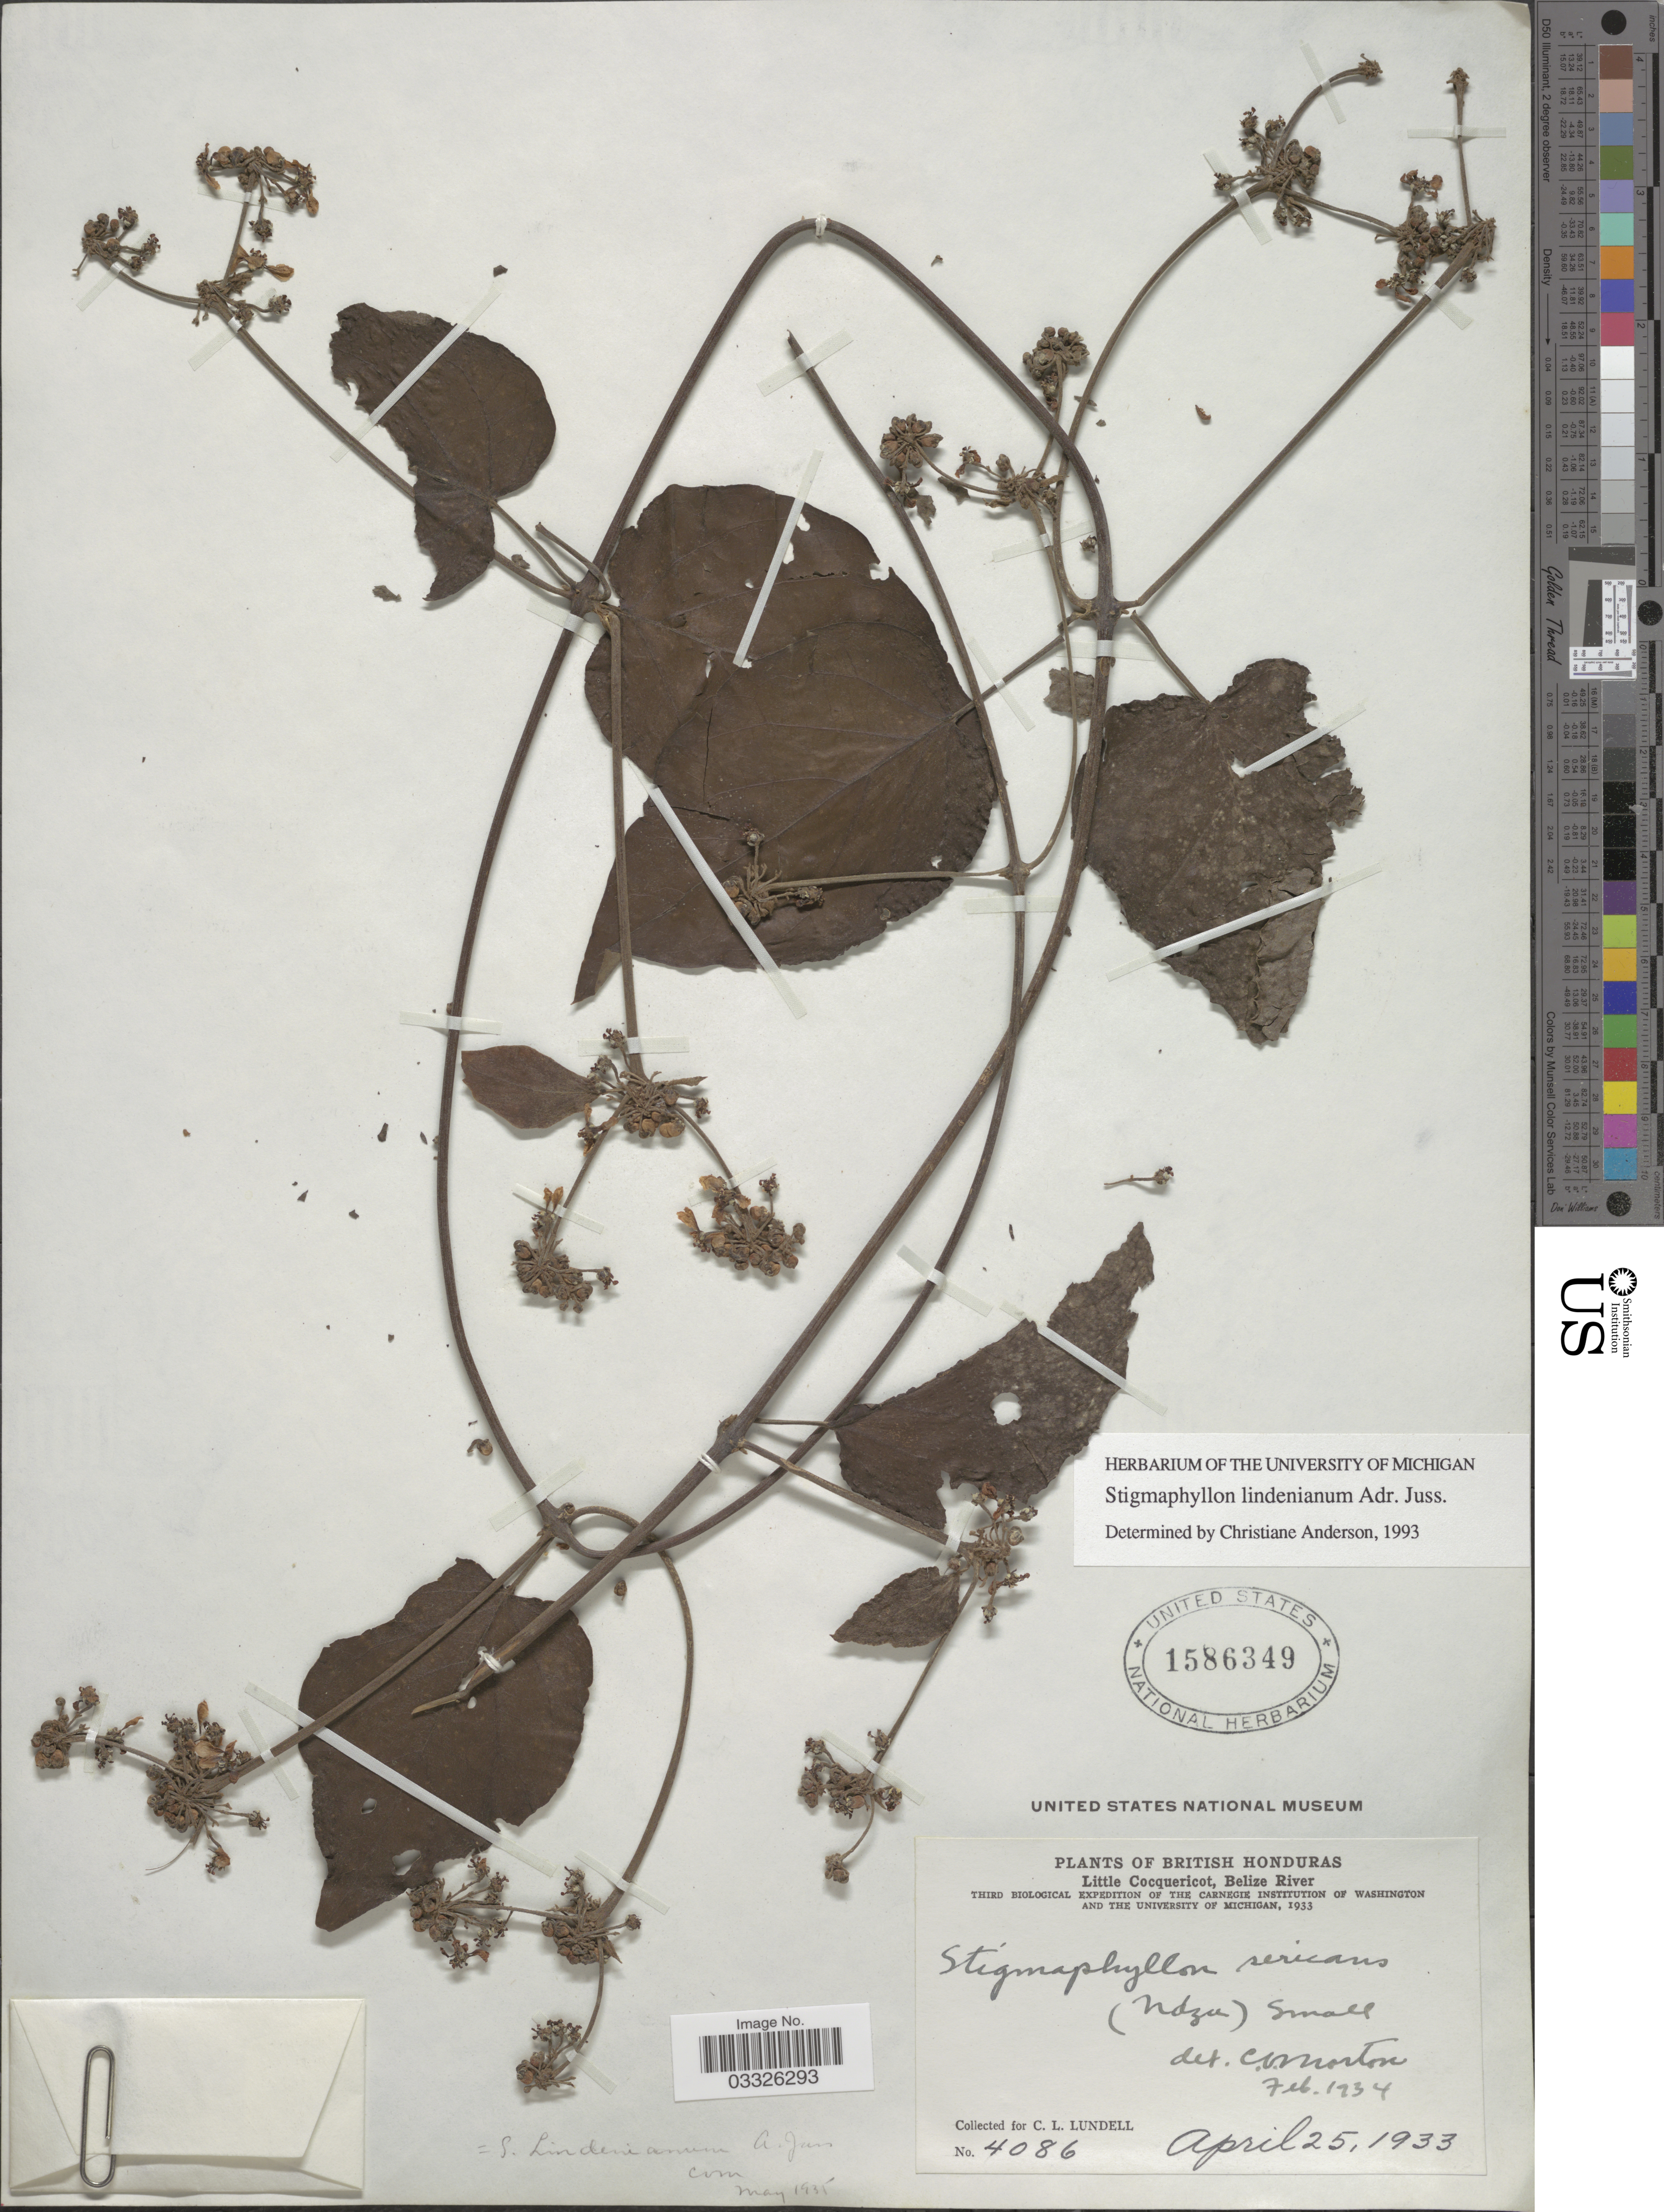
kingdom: Plantae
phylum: Tracheophyta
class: Magnoliopsida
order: Malpighiales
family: Malpighiaceae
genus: Stigmaphyllon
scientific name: Stigmaphyllon lindenianum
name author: A. Juss.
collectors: C. L. Lundell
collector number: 4086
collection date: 1933-04-25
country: Belize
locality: British Honduras. Little Cocquericot, Belize River.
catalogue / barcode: US 1586349